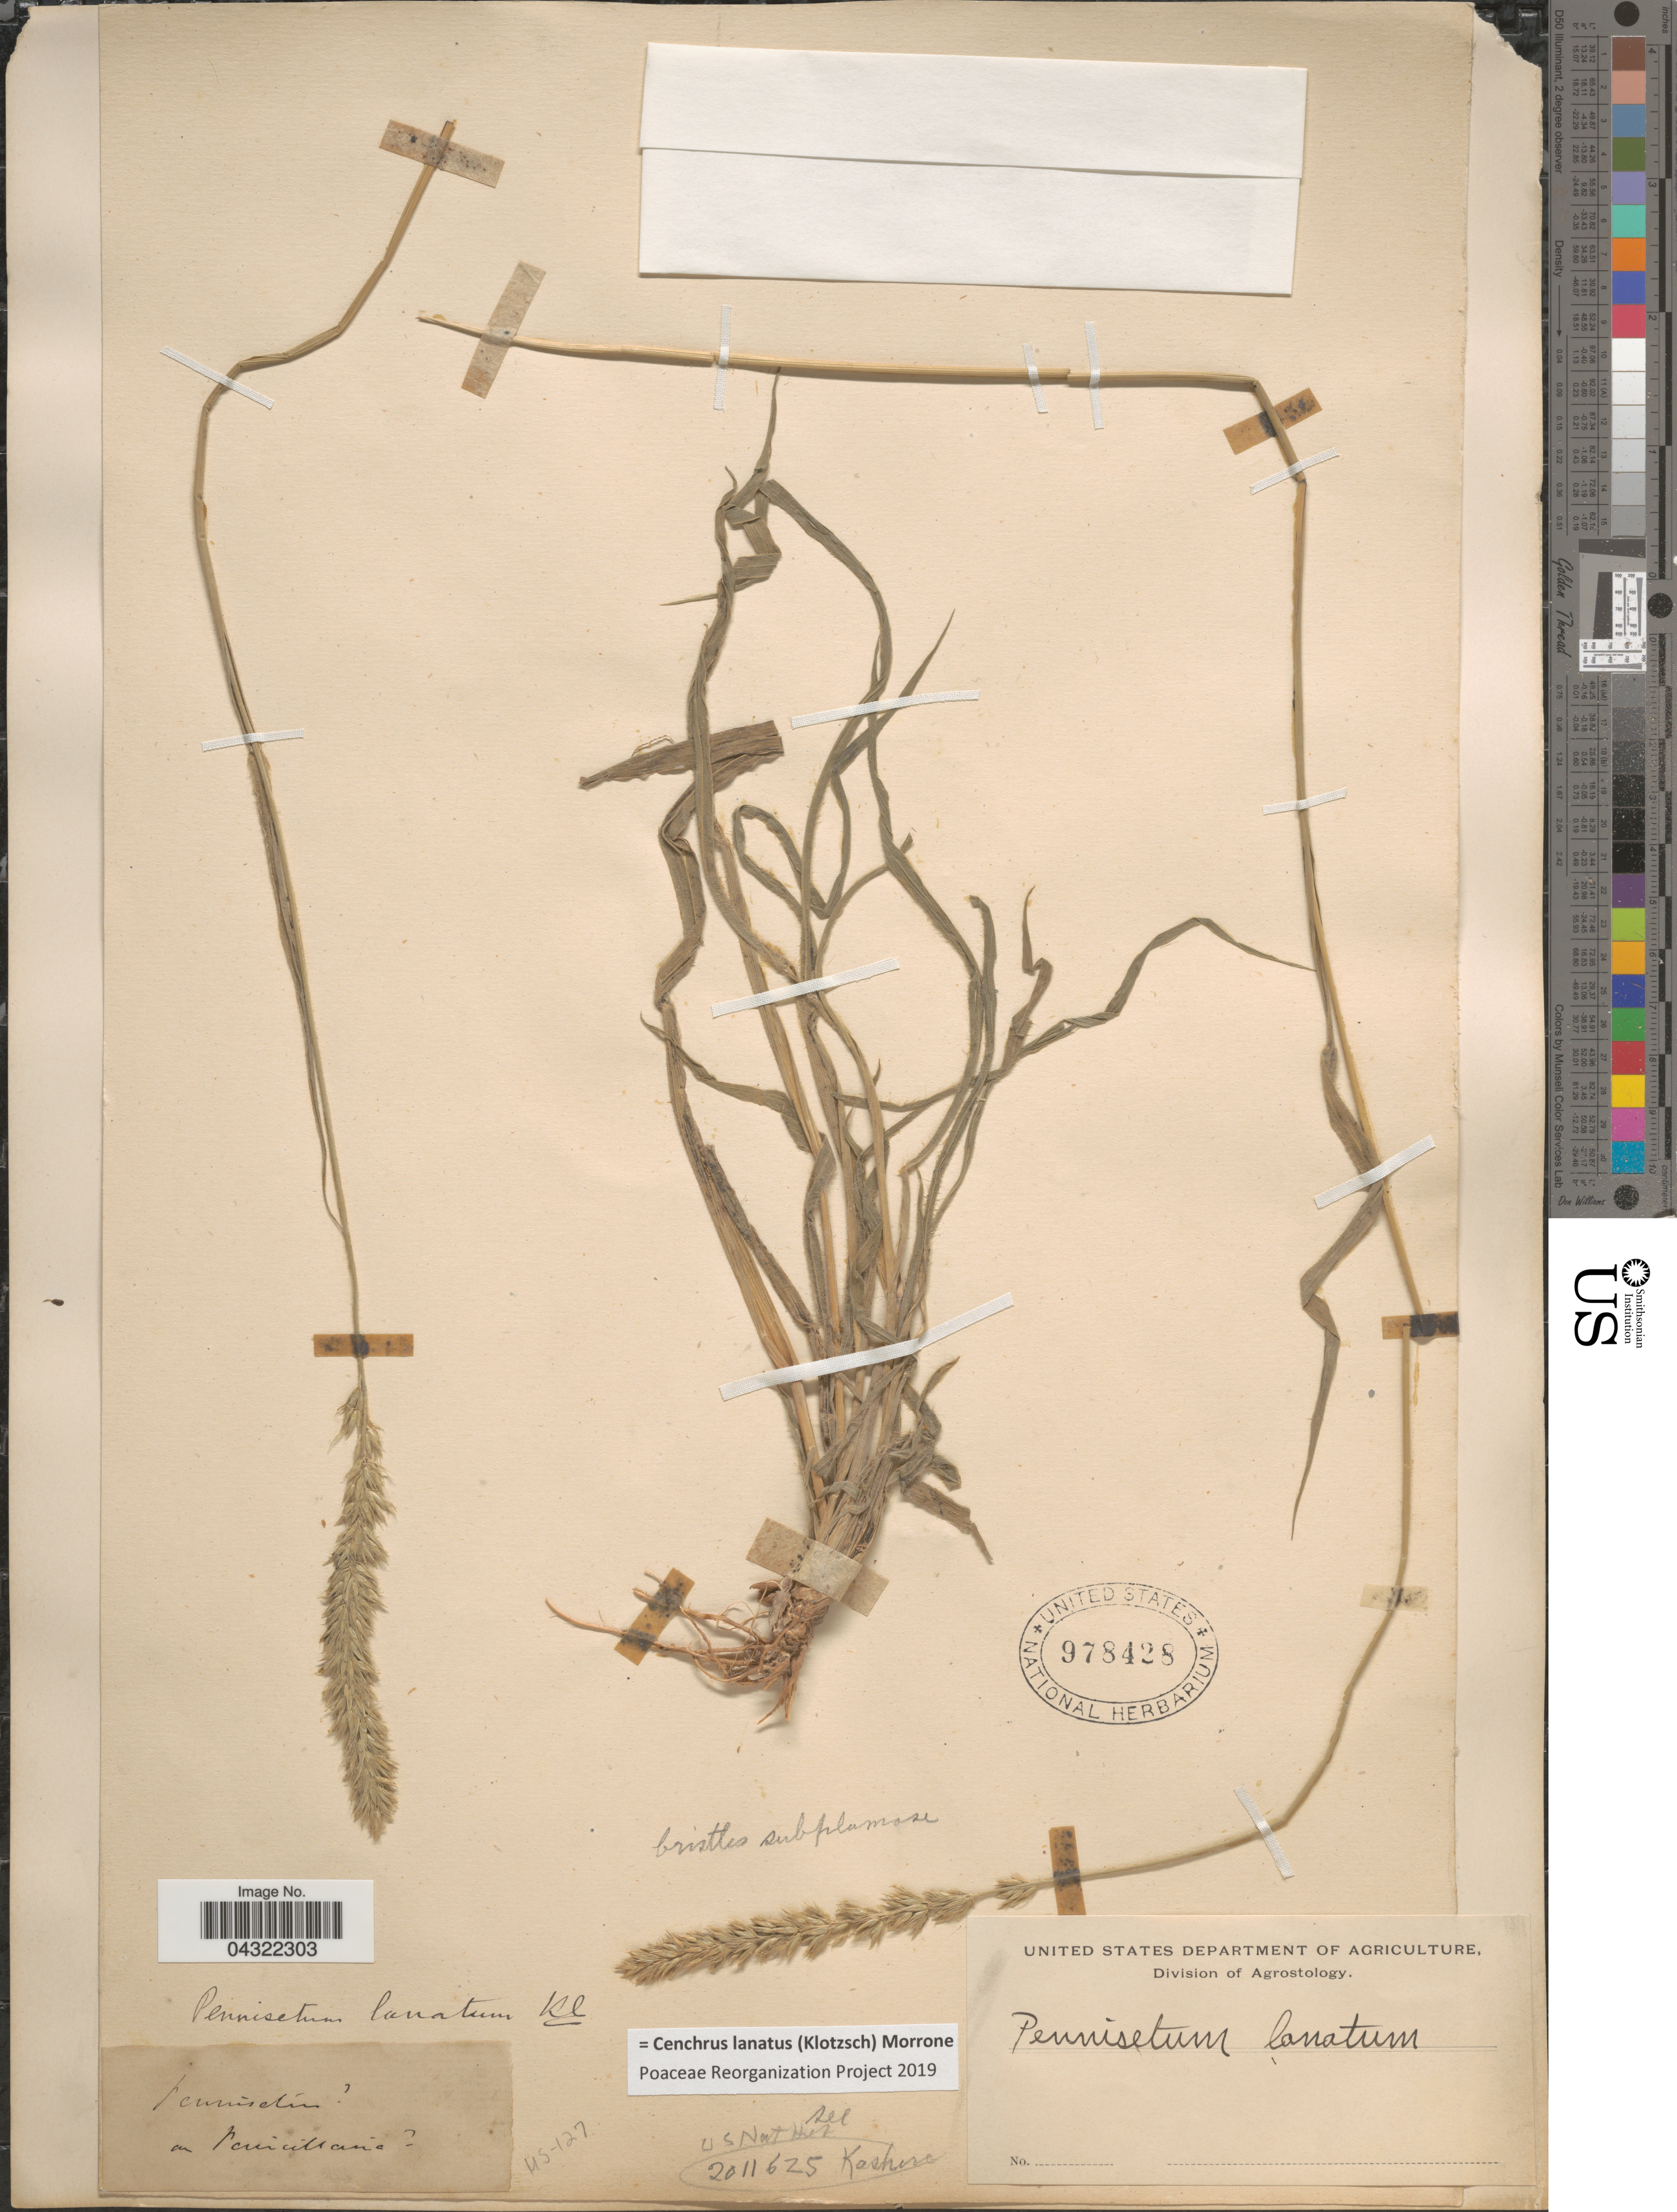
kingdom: Plantae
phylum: Tracheophyta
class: Liliopsida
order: Poales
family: Poaceae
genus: Cenchrus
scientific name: Cenchrus lanatus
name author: (Klotzsch) Morrone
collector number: US-127?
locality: Kashire [interpreted] [unsure placement]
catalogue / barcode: US 978428